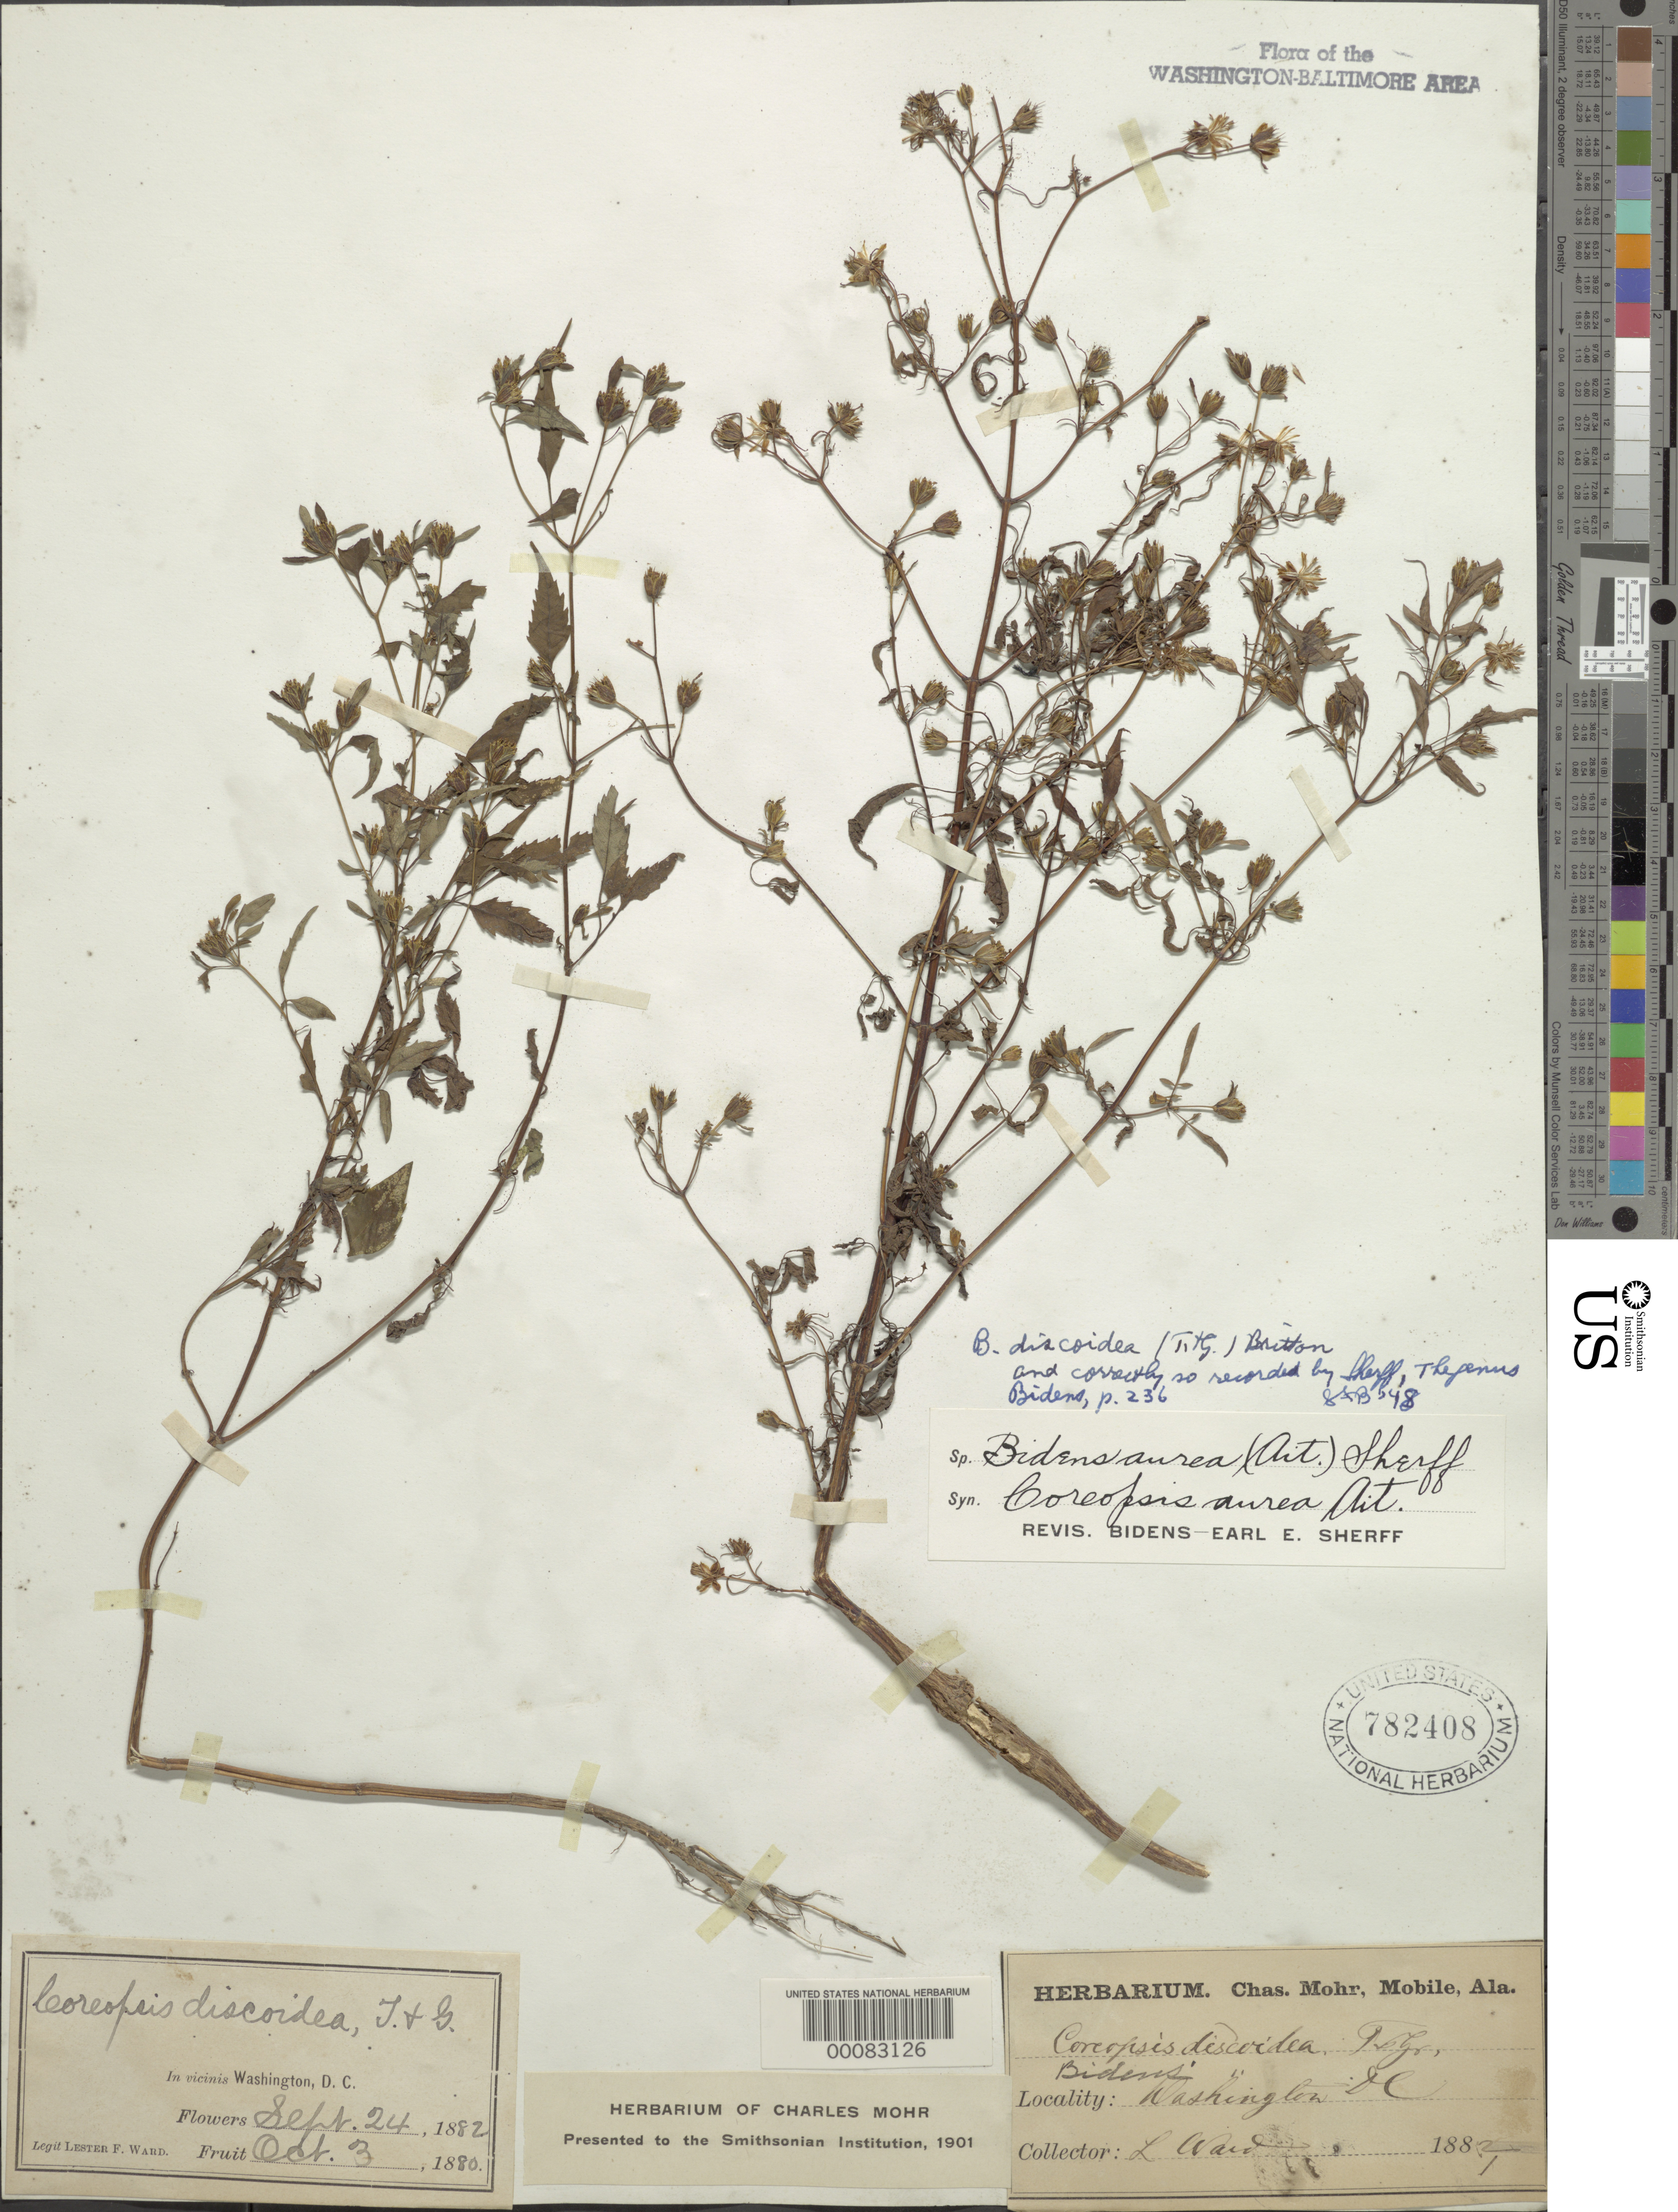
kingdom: Plantae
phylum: Tracheophyta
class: Magnoliopsida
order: Asterales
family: Asteraceae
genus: Bidens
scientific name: Bidens discoidea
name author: (Torr. & A. Gray) Britton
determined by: Sherff, E. E.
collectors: L. F. Ward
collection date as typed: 03 Oct 1880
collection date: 1880-10-03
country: United States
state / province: District of Columbia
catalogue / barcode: US 782408